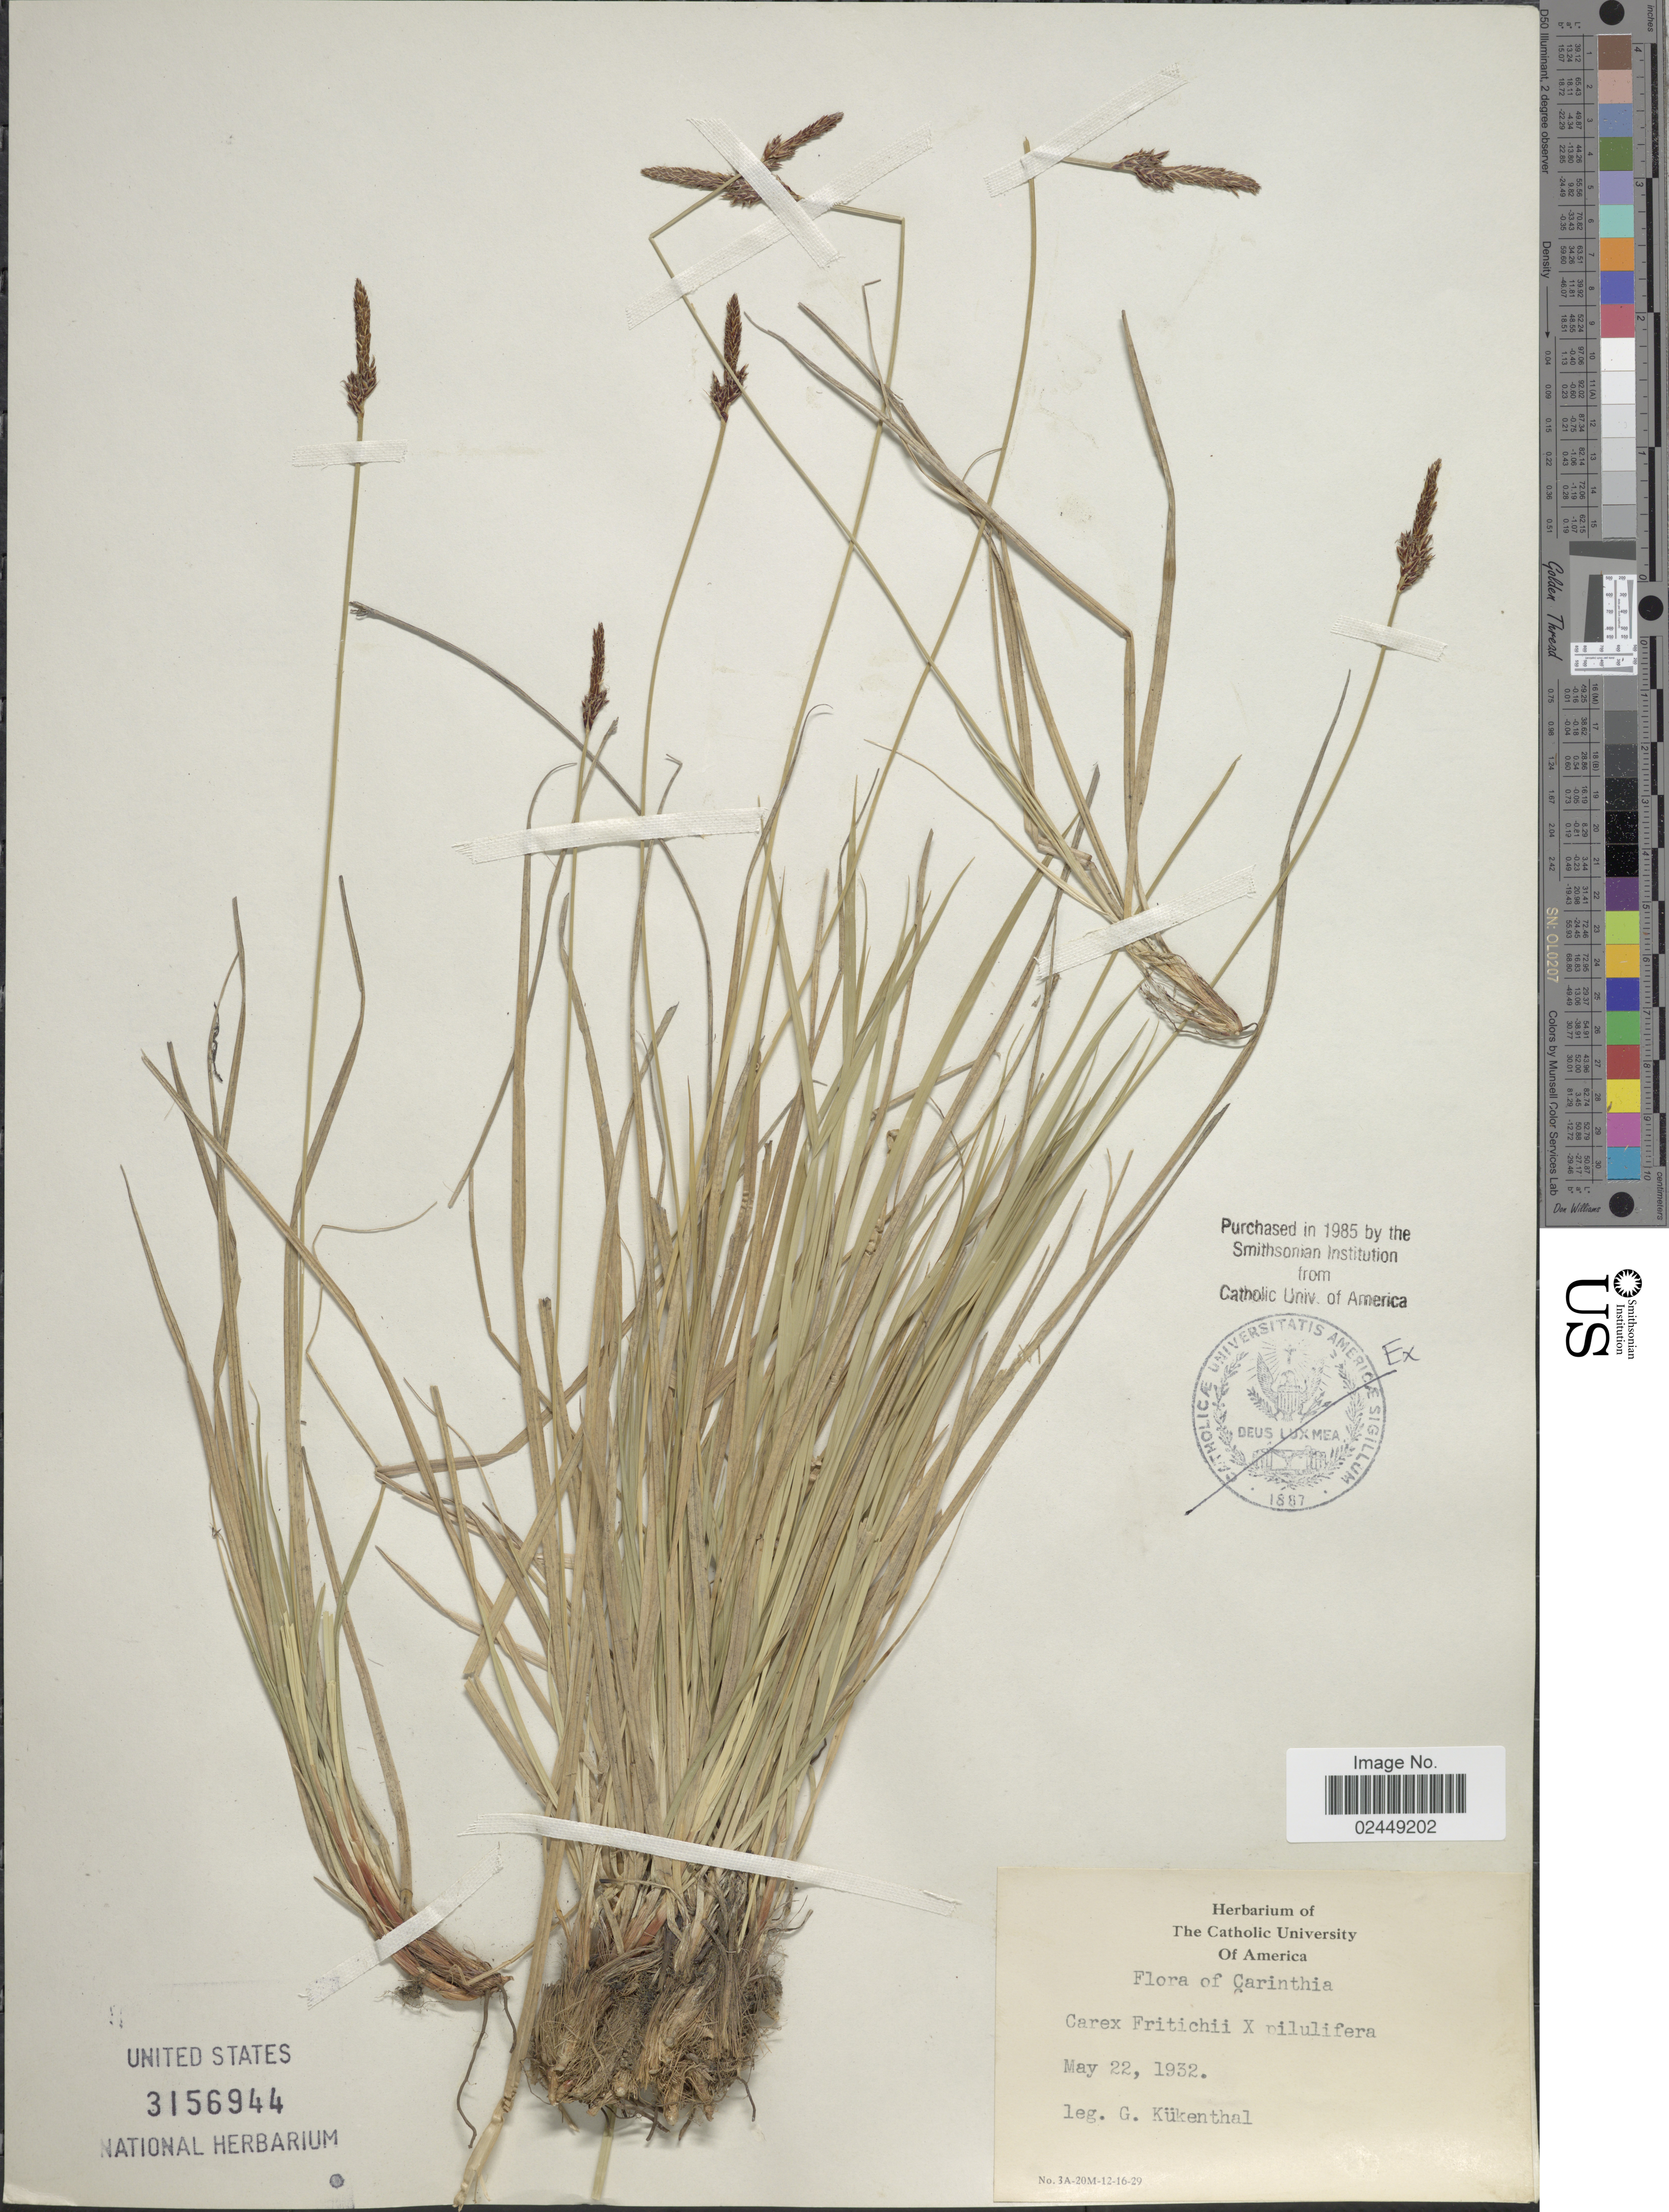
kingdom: Plantae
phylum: Tracheophyta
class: Liliopsida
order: Poales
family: Cyperaceae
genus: Carex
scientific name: Carex fritschii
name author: Waisb.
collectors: G. Kükenthal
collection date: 1932-05-22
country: Austria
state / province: Karnten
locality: Carinthia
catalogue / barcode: US 3156944